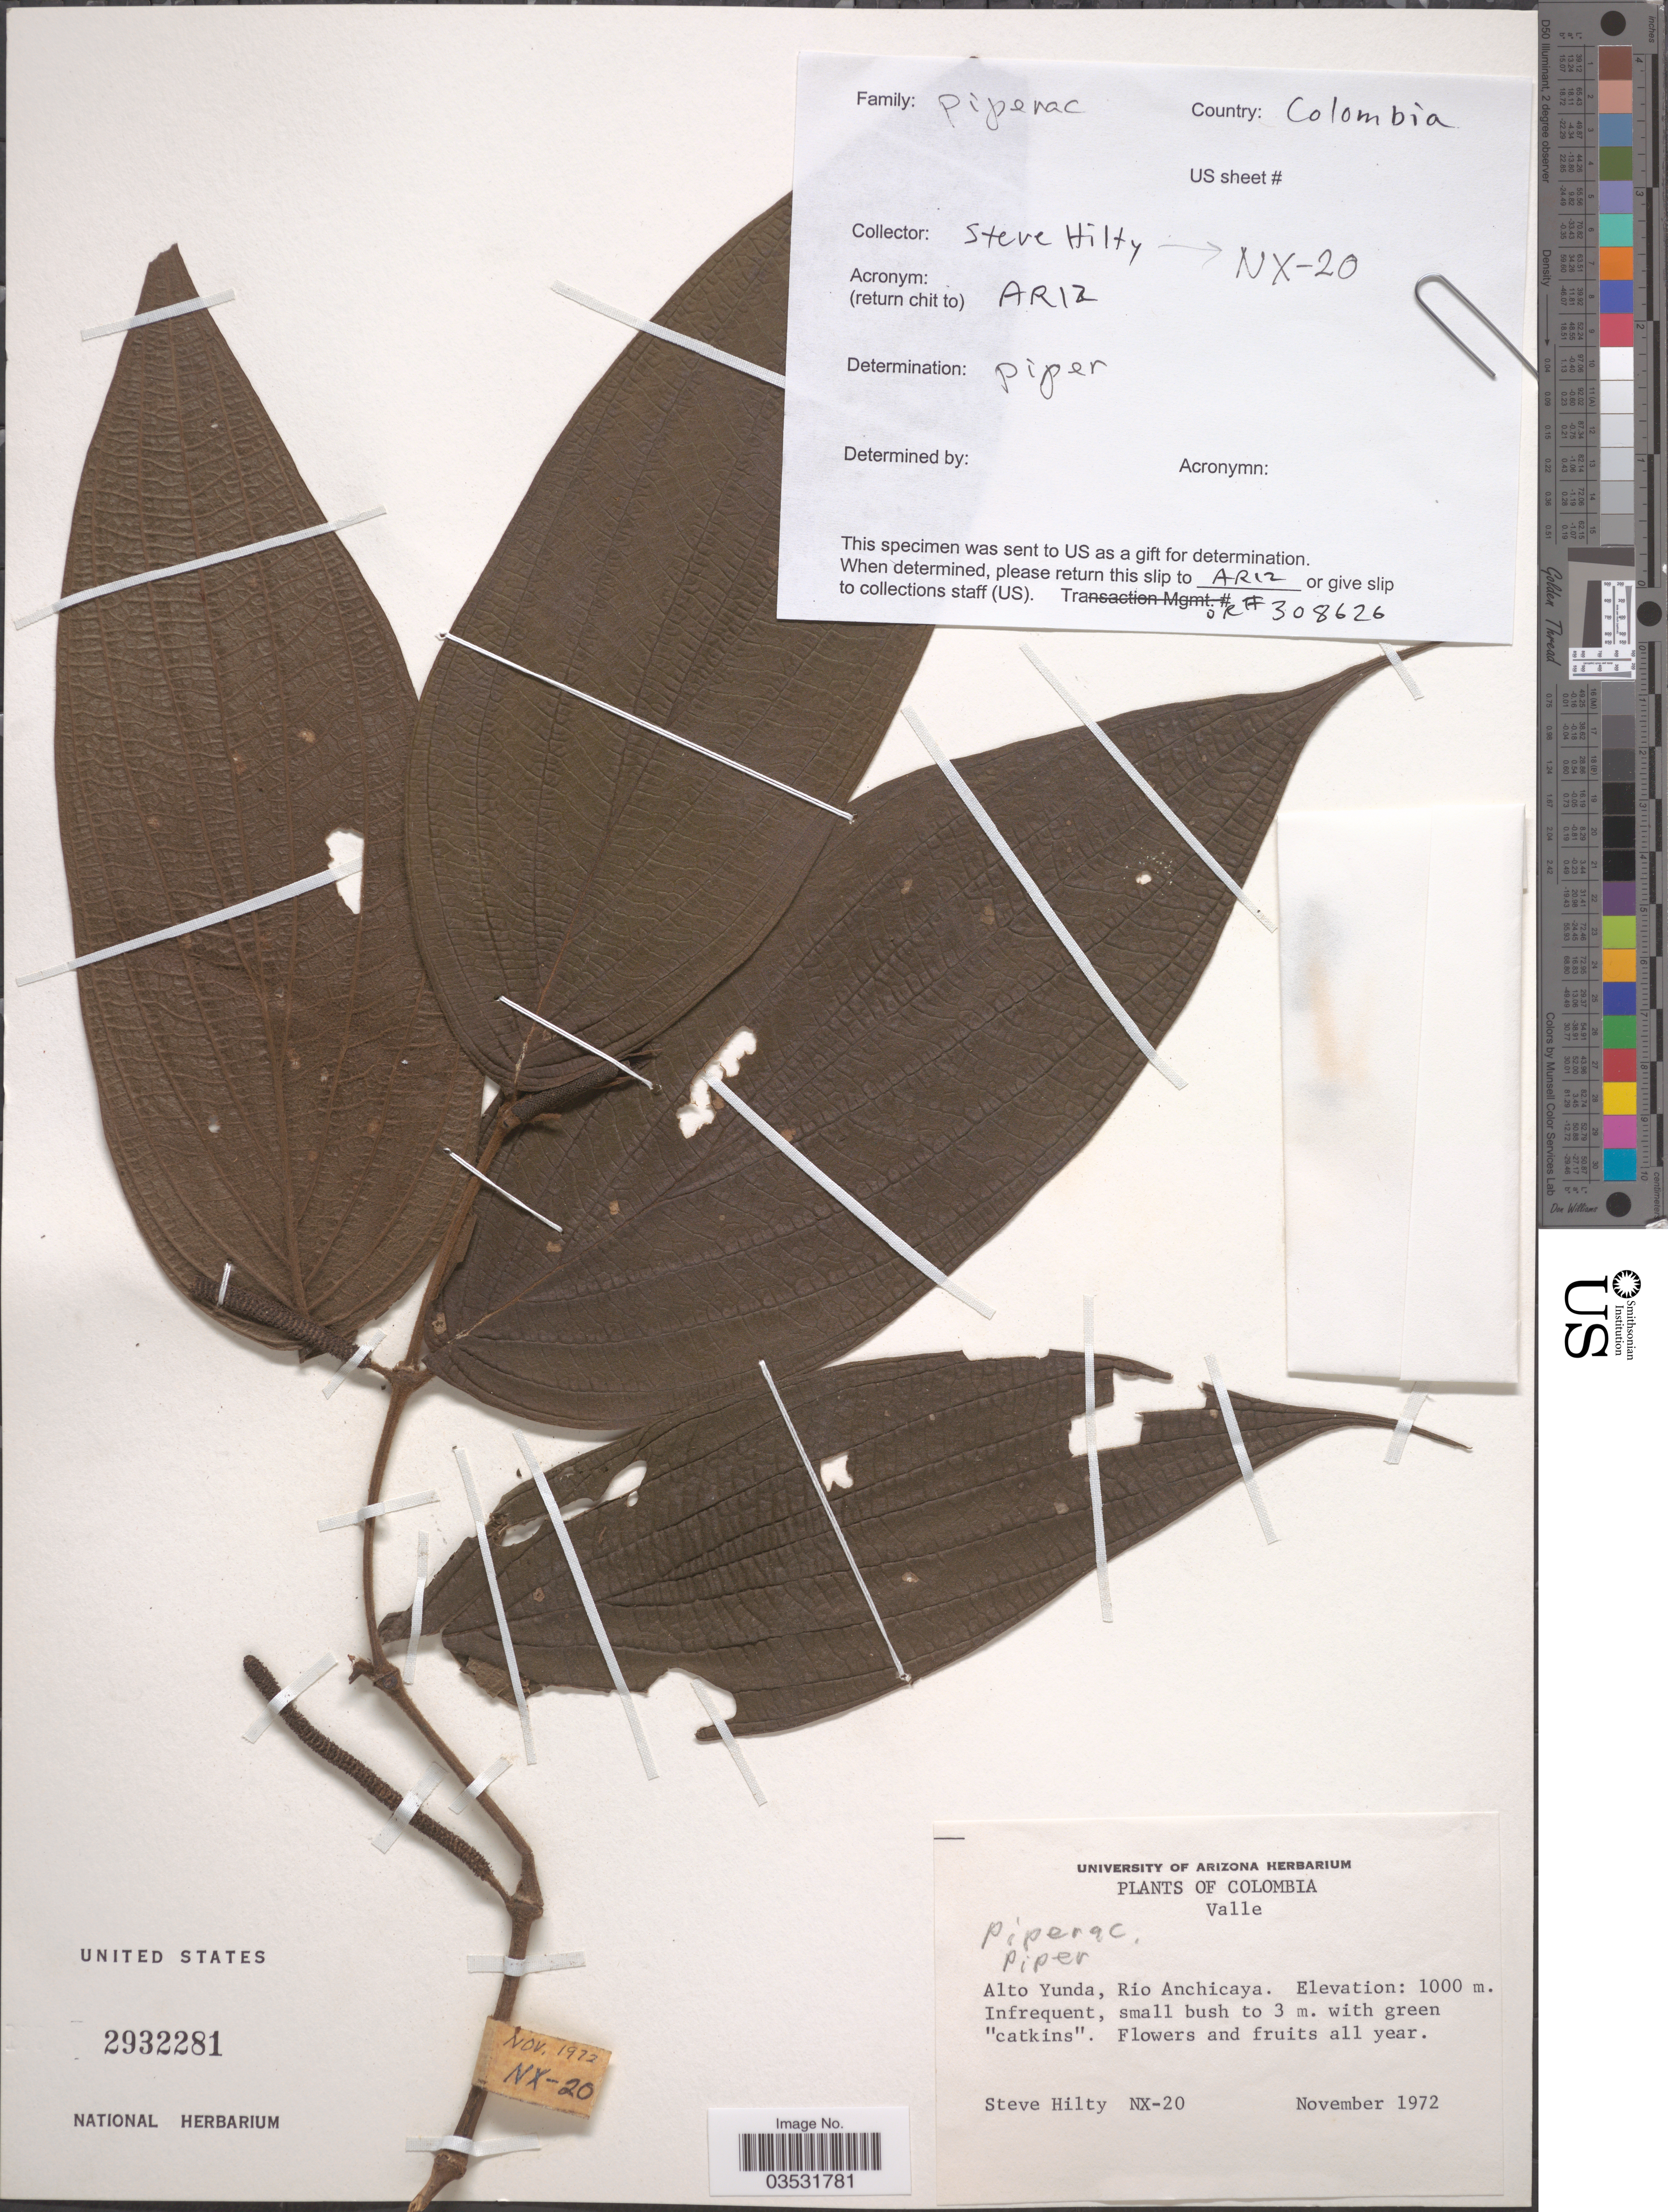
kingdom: Plantae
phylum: Tracheophyta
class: Magnoliopsida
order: Piperales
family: Piperaceae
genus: Piper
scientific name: Piper sp.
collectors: S. Hilty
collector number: NX-20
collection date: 1972-11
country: Colombia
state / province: Valle del Cauca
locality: Valle. Alto Yunda, Rio Anchicaya.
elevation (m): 1000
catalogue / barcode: US 2932281